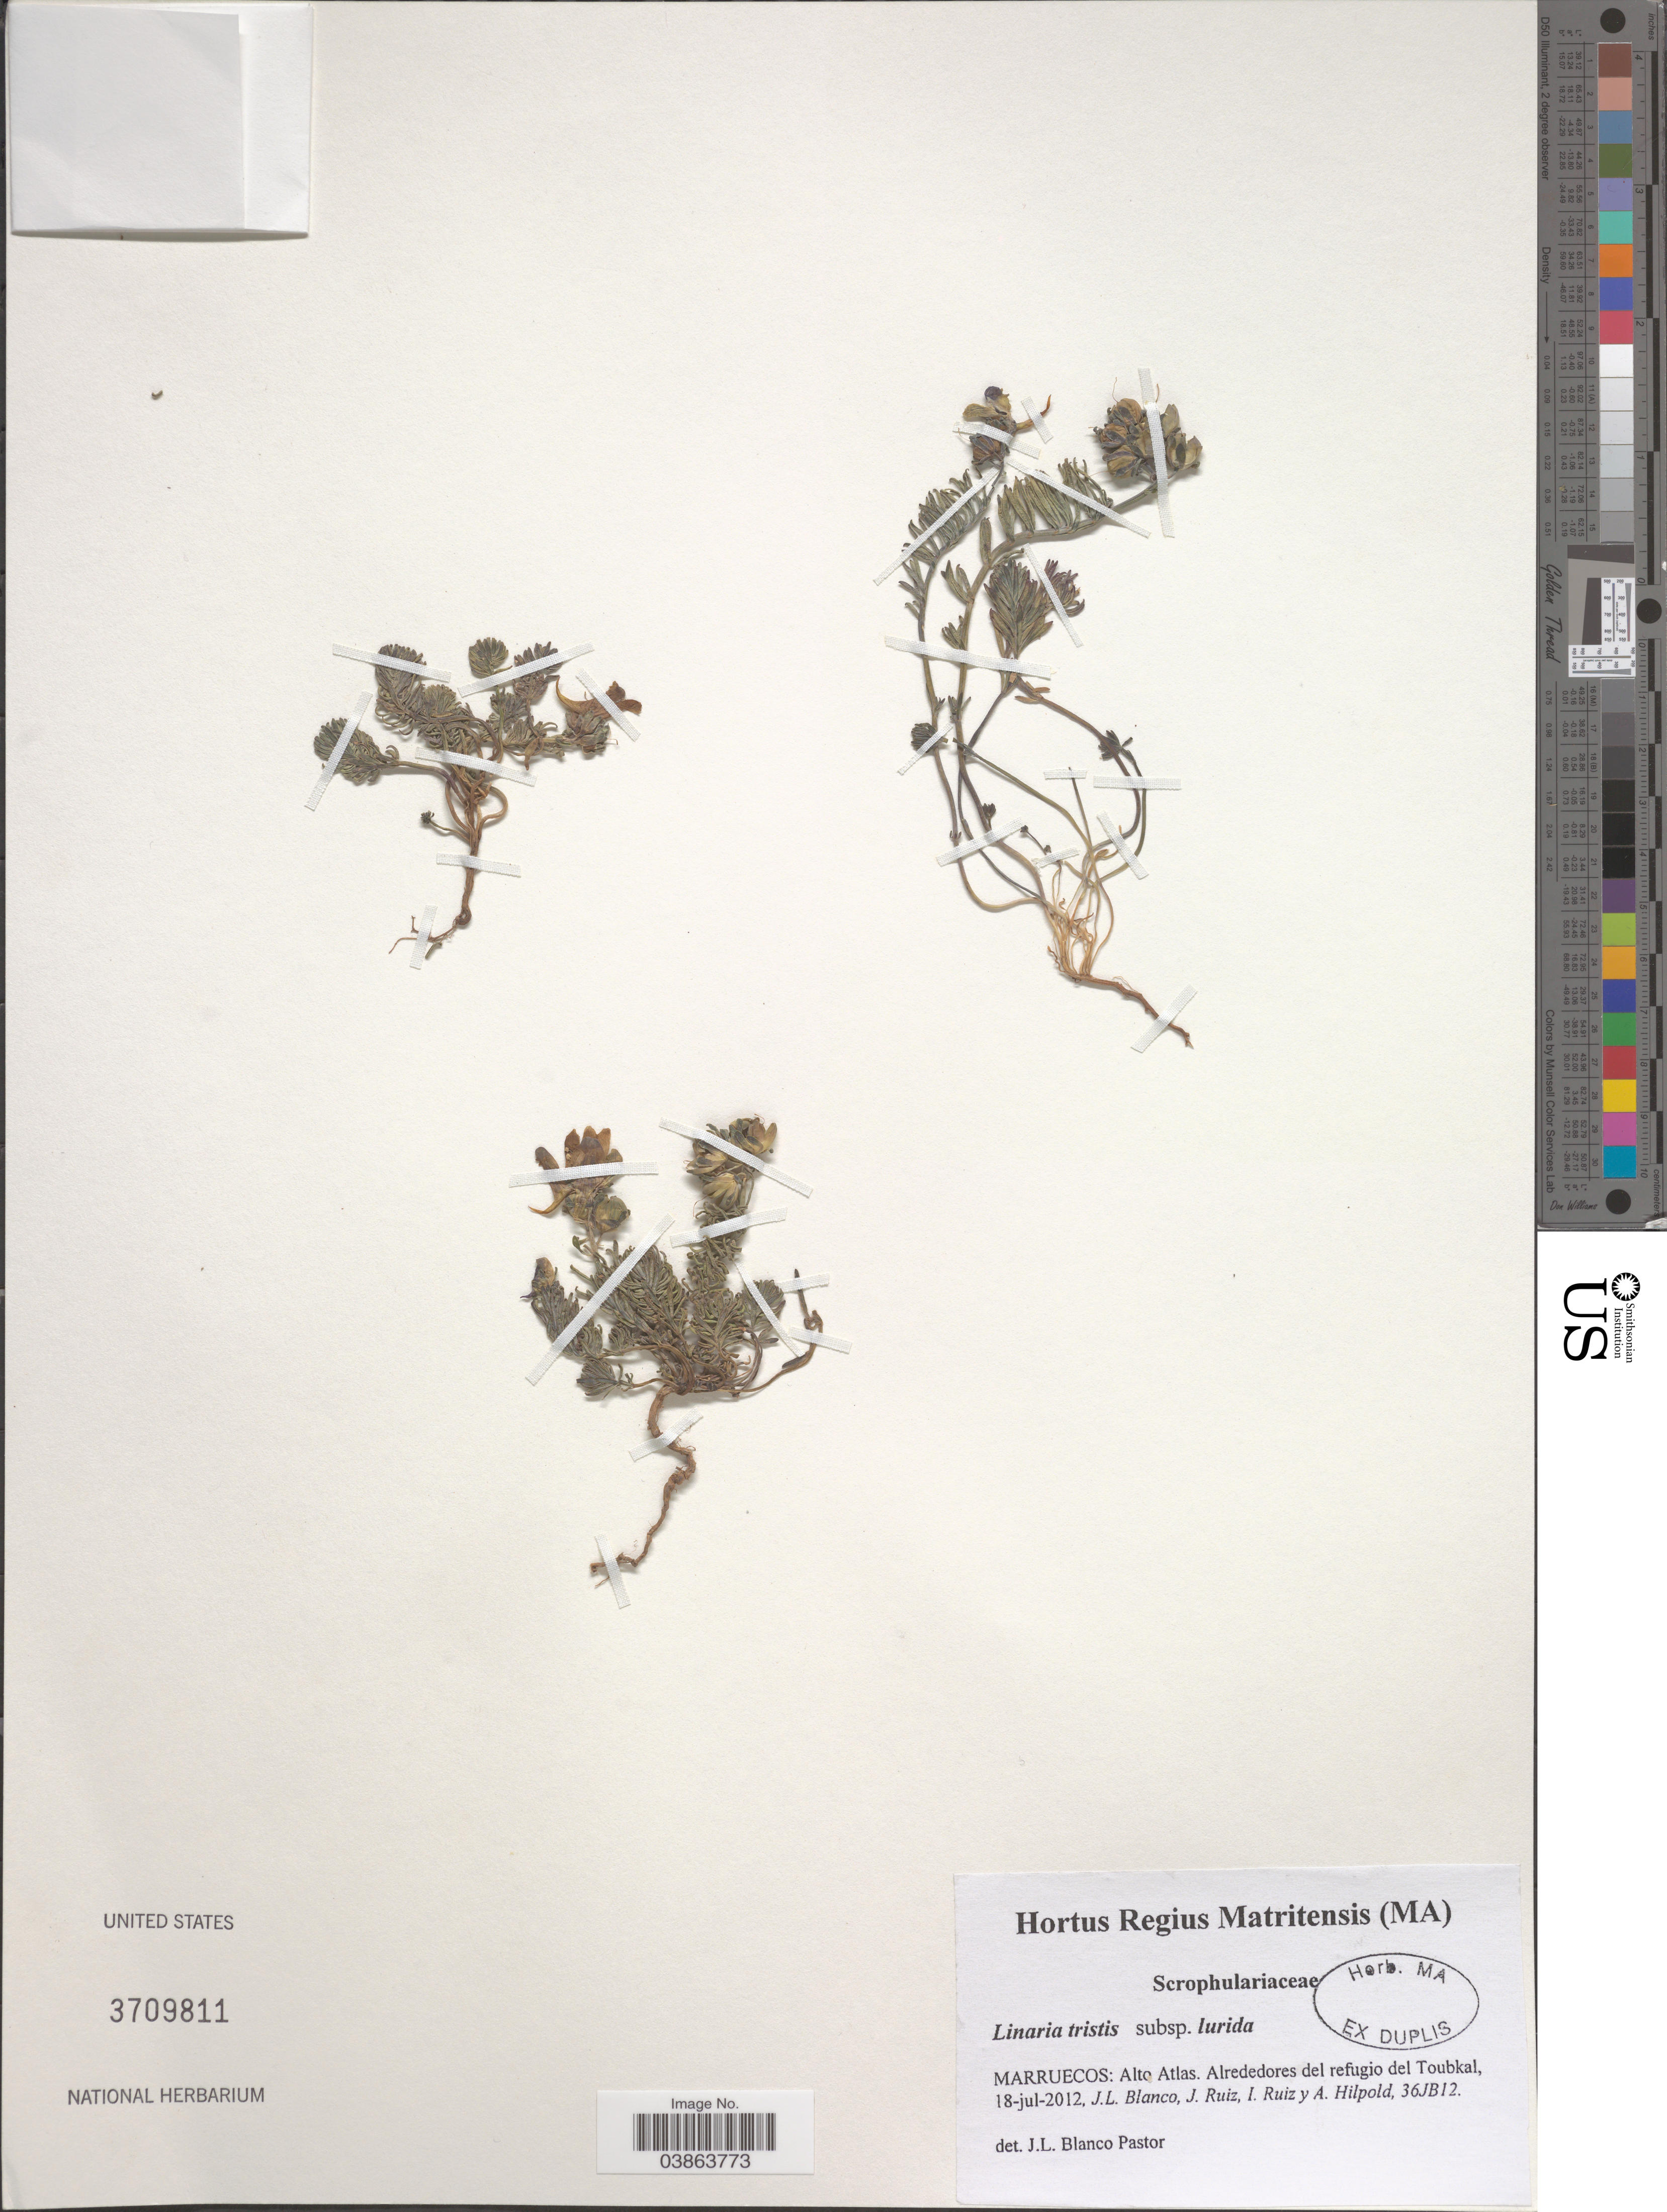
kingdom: Plantae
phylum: Tracheophyta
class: Magnoliopsida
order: Lamiales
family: Plantaginaceae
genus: Linaria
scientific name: Linaria tristis subsp. lurida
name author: (Ball) Maire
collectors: J. Blanco, J. Ruiz, I. Ruiz & A. Hilpold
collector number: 36JB12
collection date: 2012-07-18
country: Morocco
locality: Marruecos: Alto Atlas. Alrededores del refugio del Toubkal.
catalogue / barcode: US 3709811